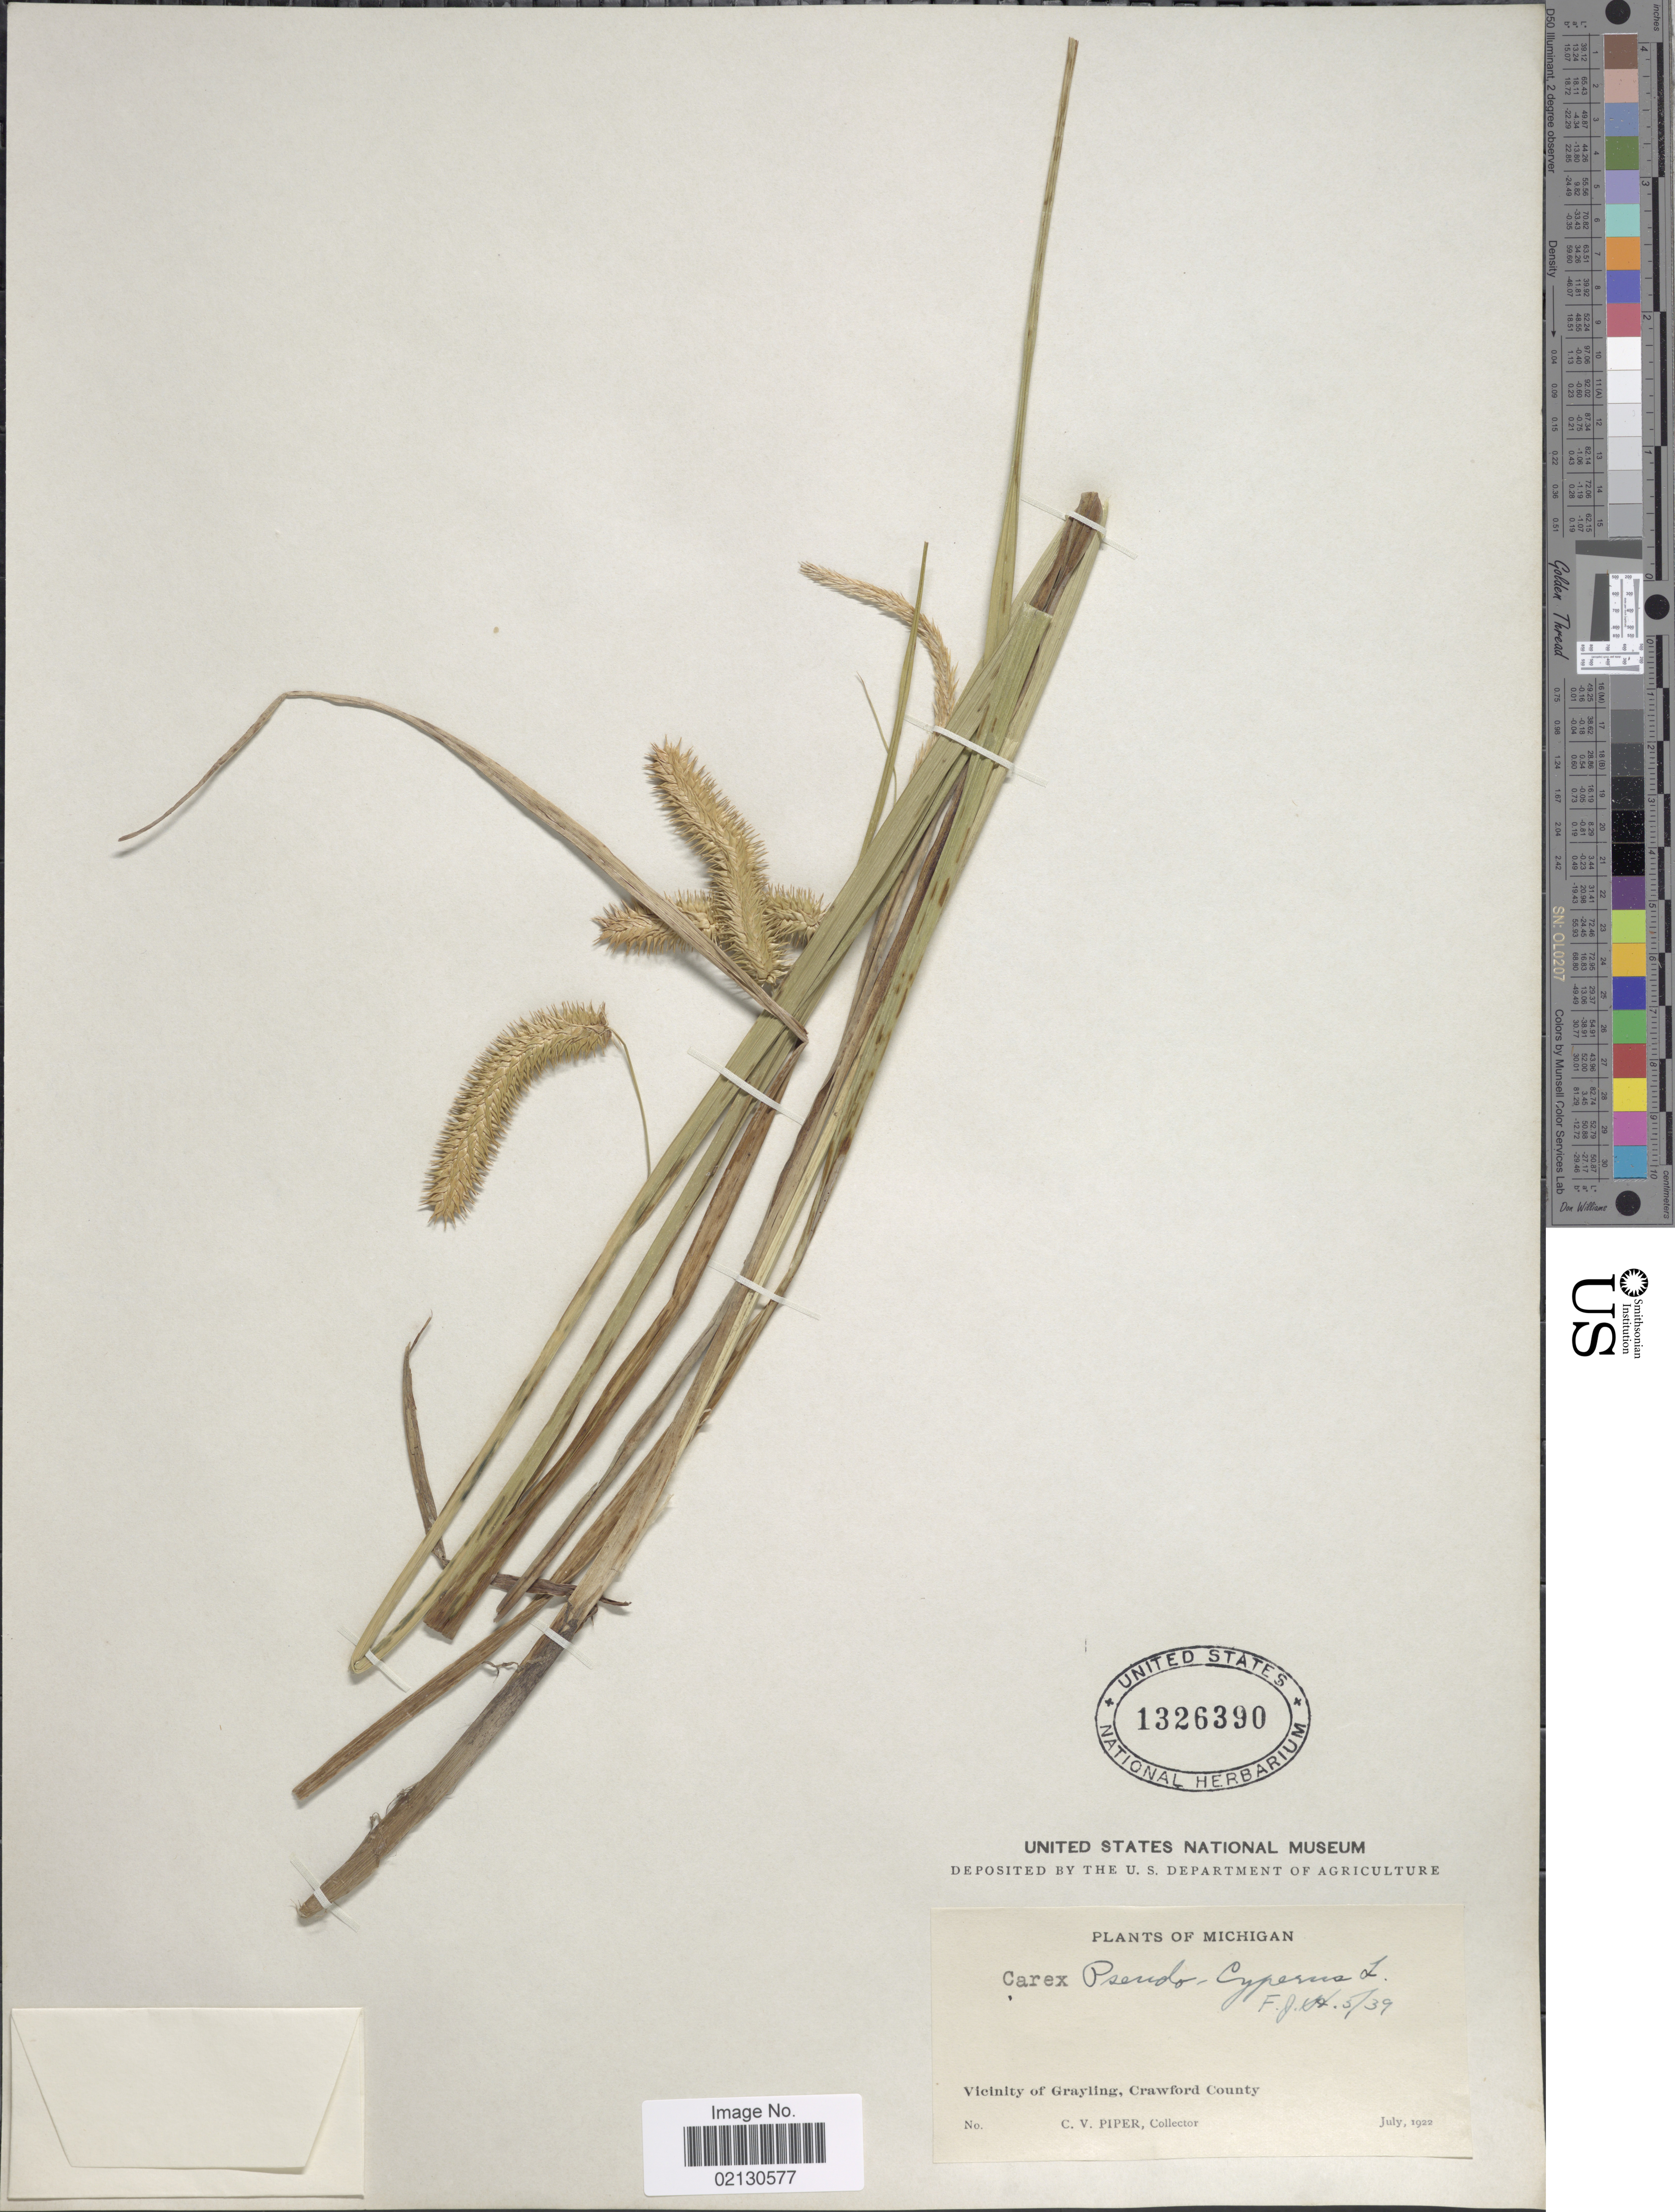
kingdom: Plantae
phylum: Tracheophyta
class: Liliopsida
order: Poales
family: Cyperaceae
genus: Carex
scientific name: Carex pseudocyperus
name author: L.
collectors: C. V. Piper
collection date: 1922-07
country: United States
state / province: Michigan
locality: Vicinity of Grayling, Crawford County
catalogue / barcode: US 1326390